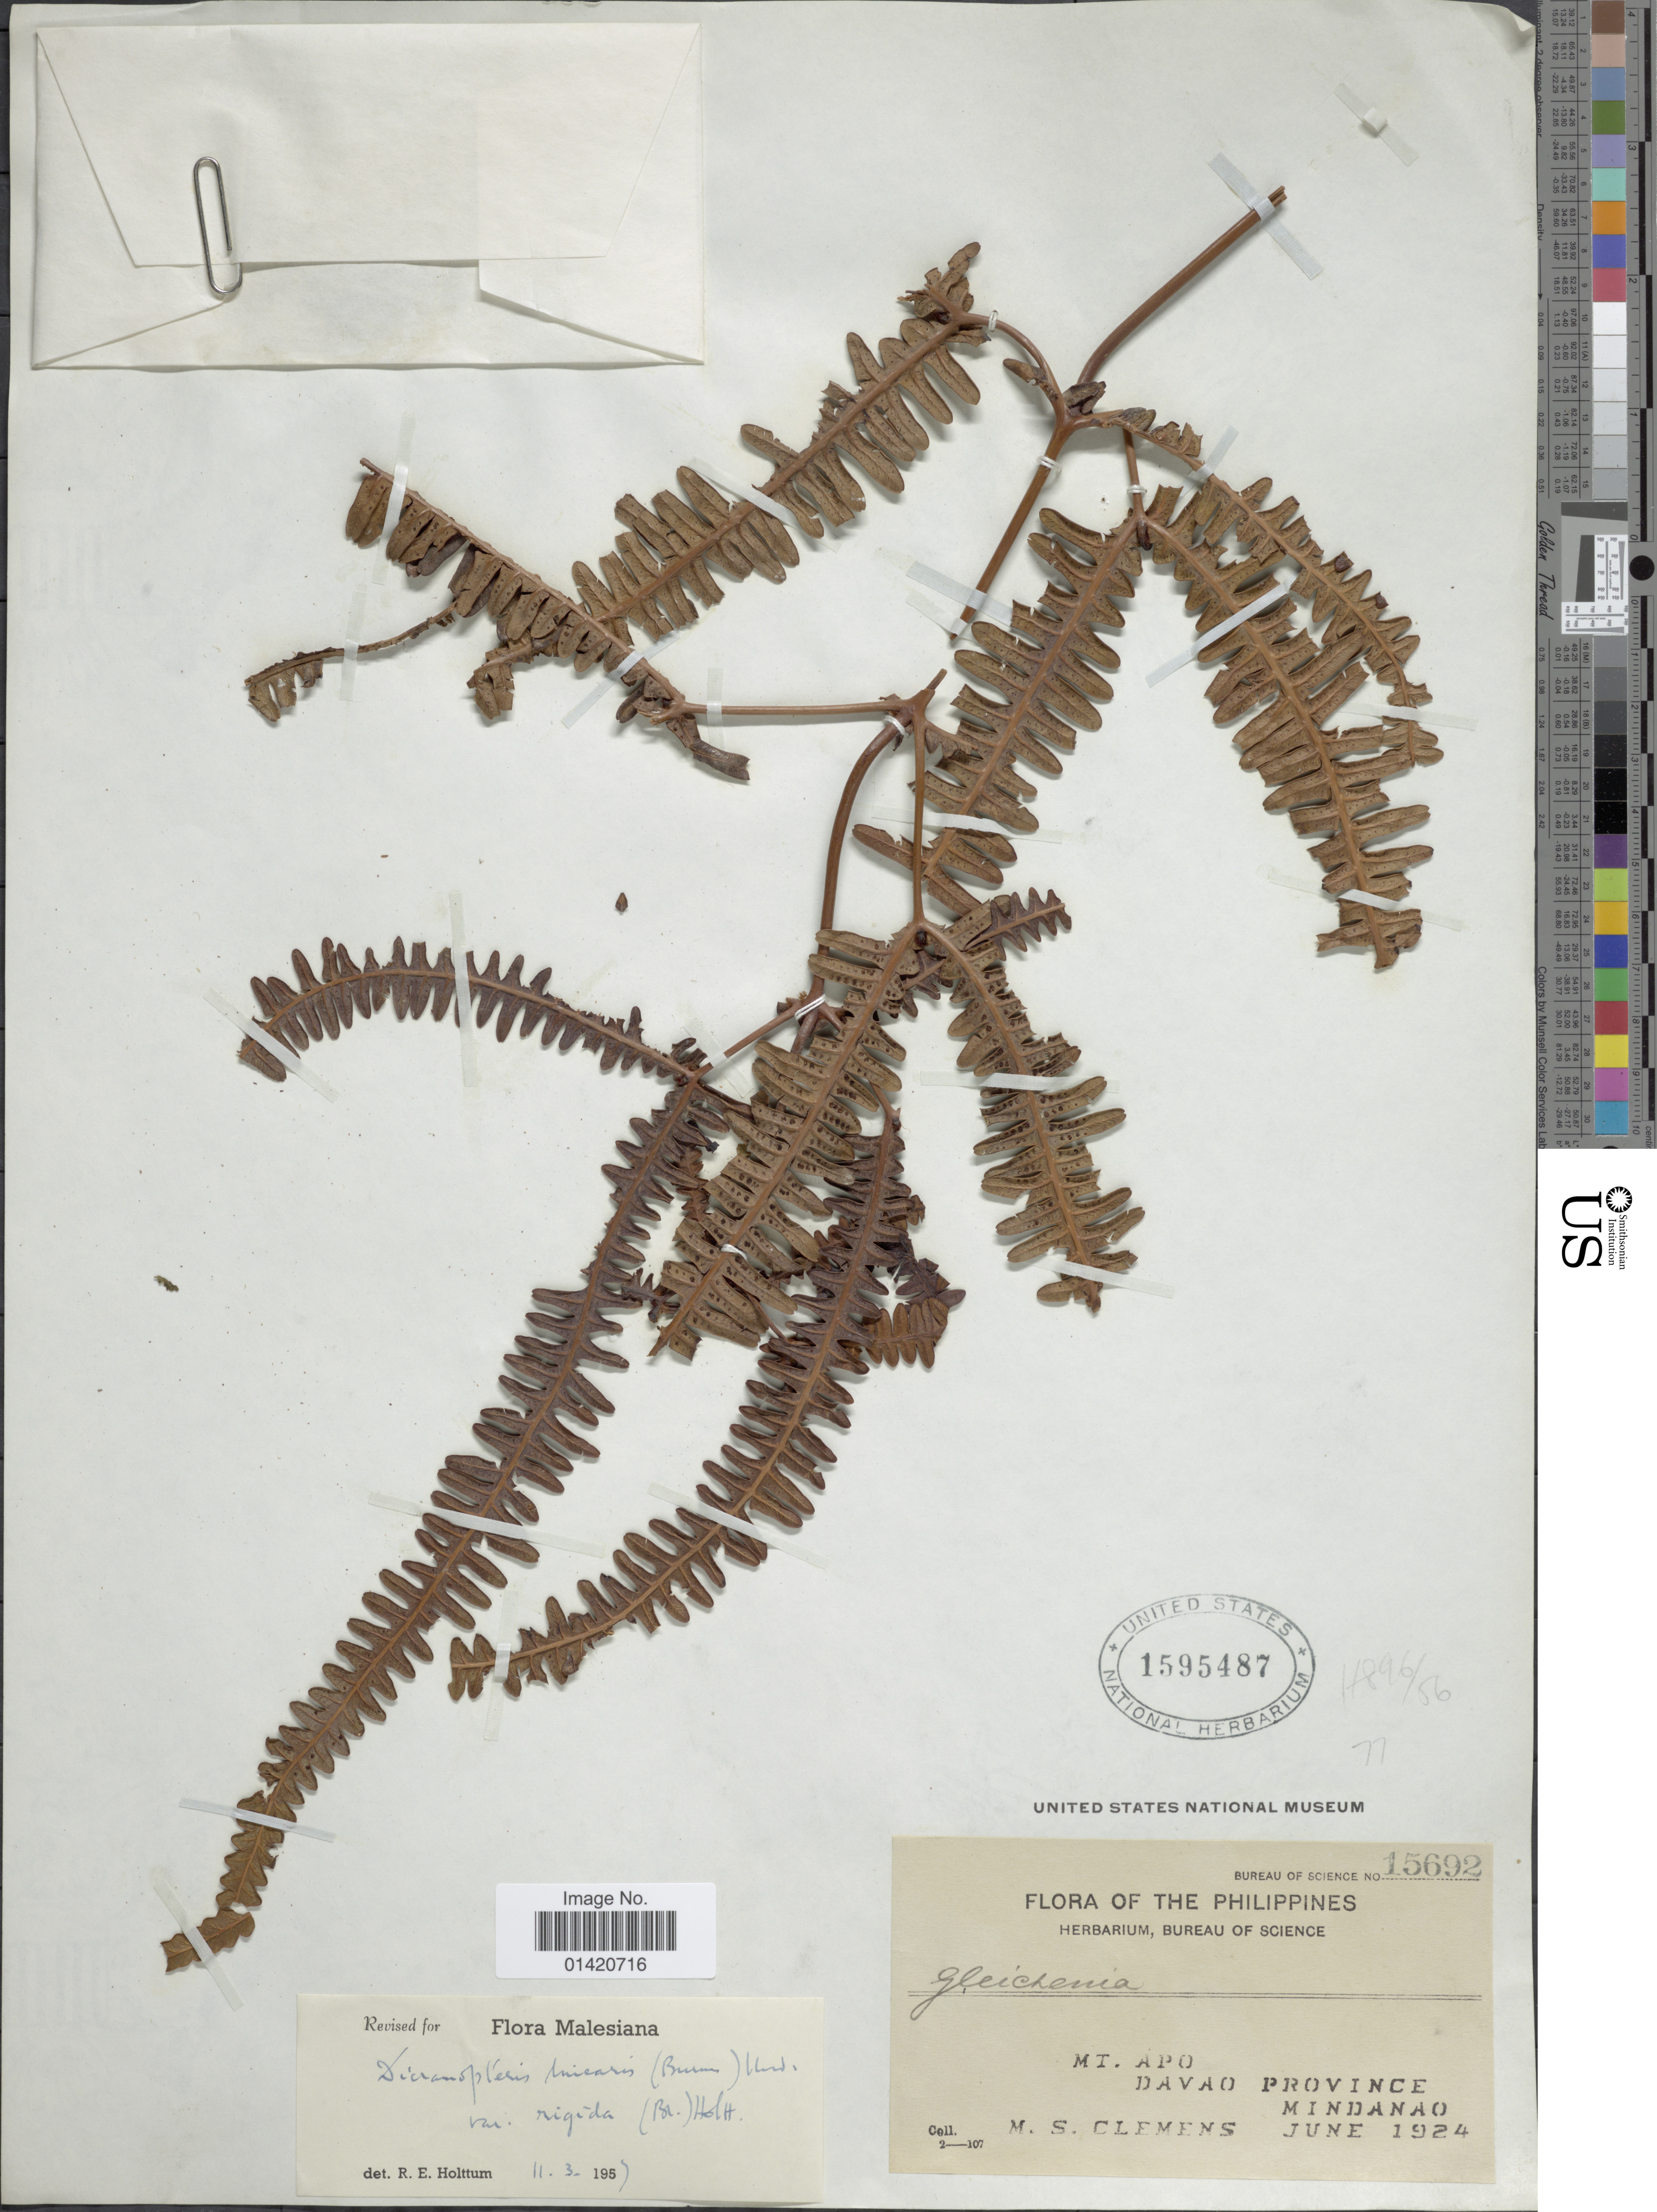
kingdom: Plantae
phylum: Tracheophyta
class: Polypodiopsida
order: Gleicheniales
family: Gleicheniaceae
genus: Dicranopteris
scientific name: Dicranopteris linearis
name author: (Burm. f.) Underw.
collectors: M. S. Clemens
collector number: Bureau of Science 15692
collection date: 1924-06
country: Philippines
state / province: Davao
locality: Mt Apo, Mindanao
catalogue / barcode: US 1595487